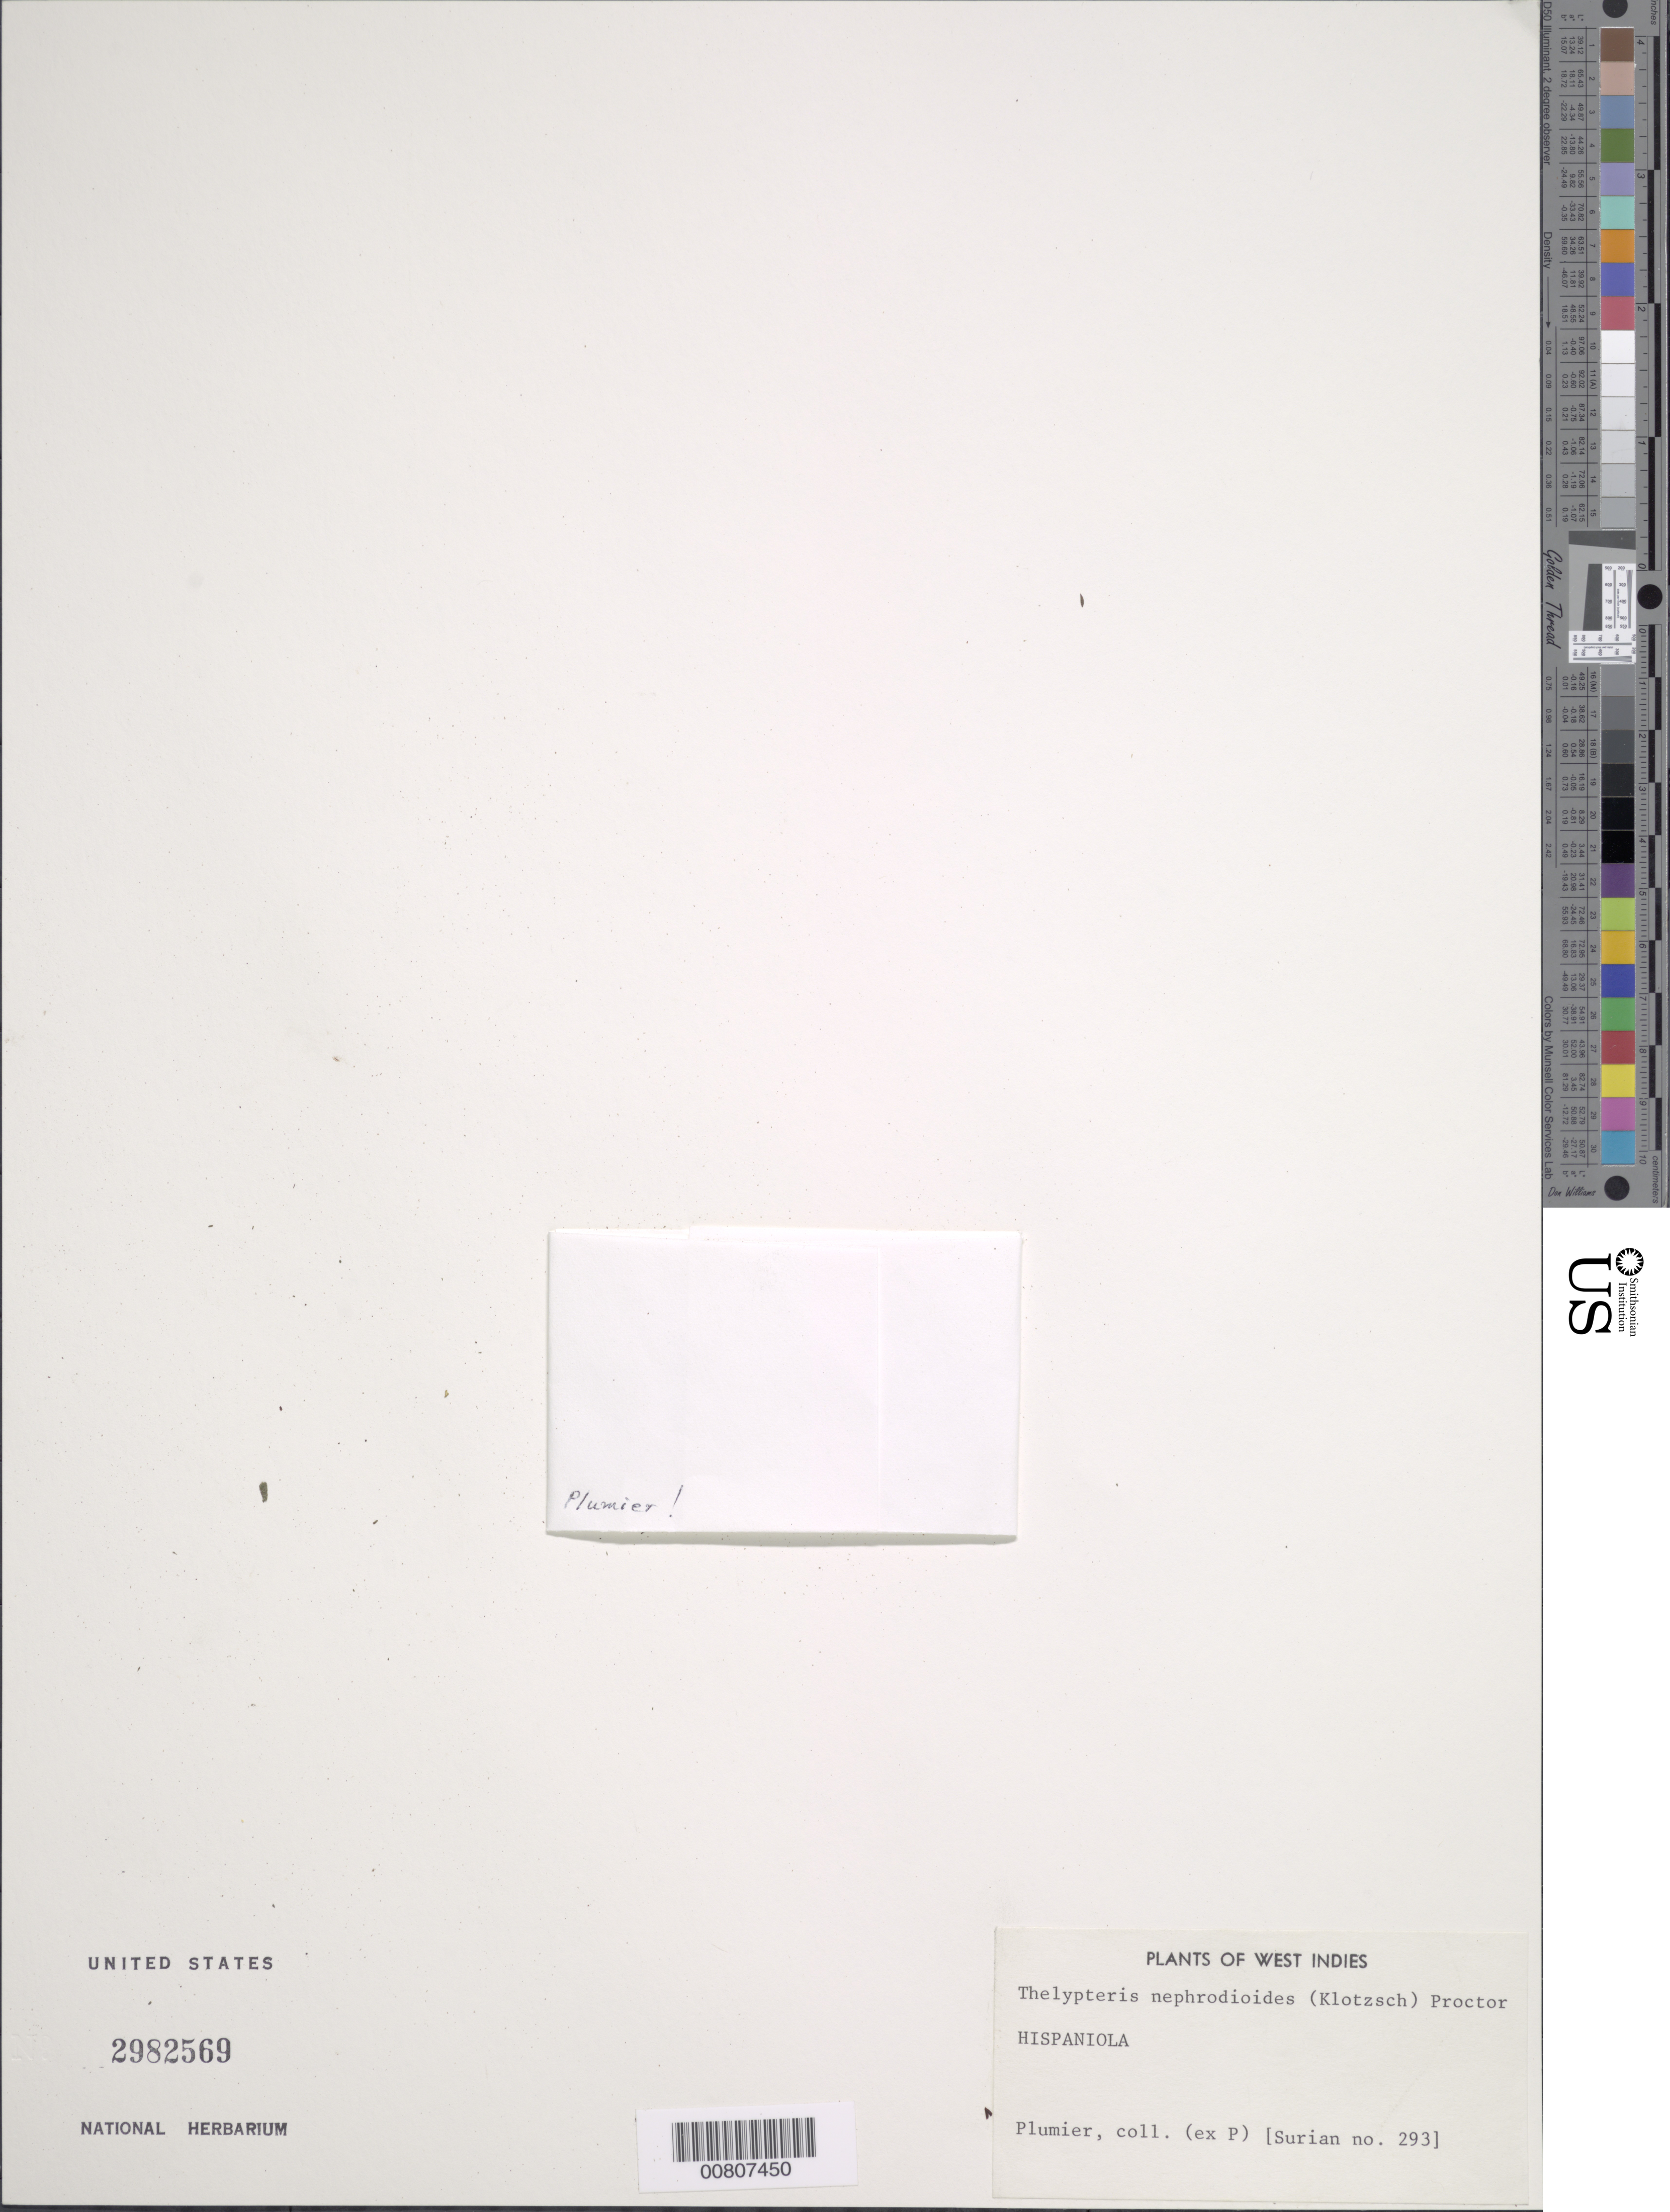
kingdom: Plantae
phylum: Tracheophyta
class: Polypodiopsida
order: Polypodiales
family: Thelypteridaceae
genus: Goniopteris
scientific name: Goniopteris nephrodioides (Klotzsch) comb. nov., ined 2015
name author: (Klotzsch)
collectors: -. Plumier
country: Dominican Republic / Haiti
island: Hispaniola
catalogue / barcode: US 2982569